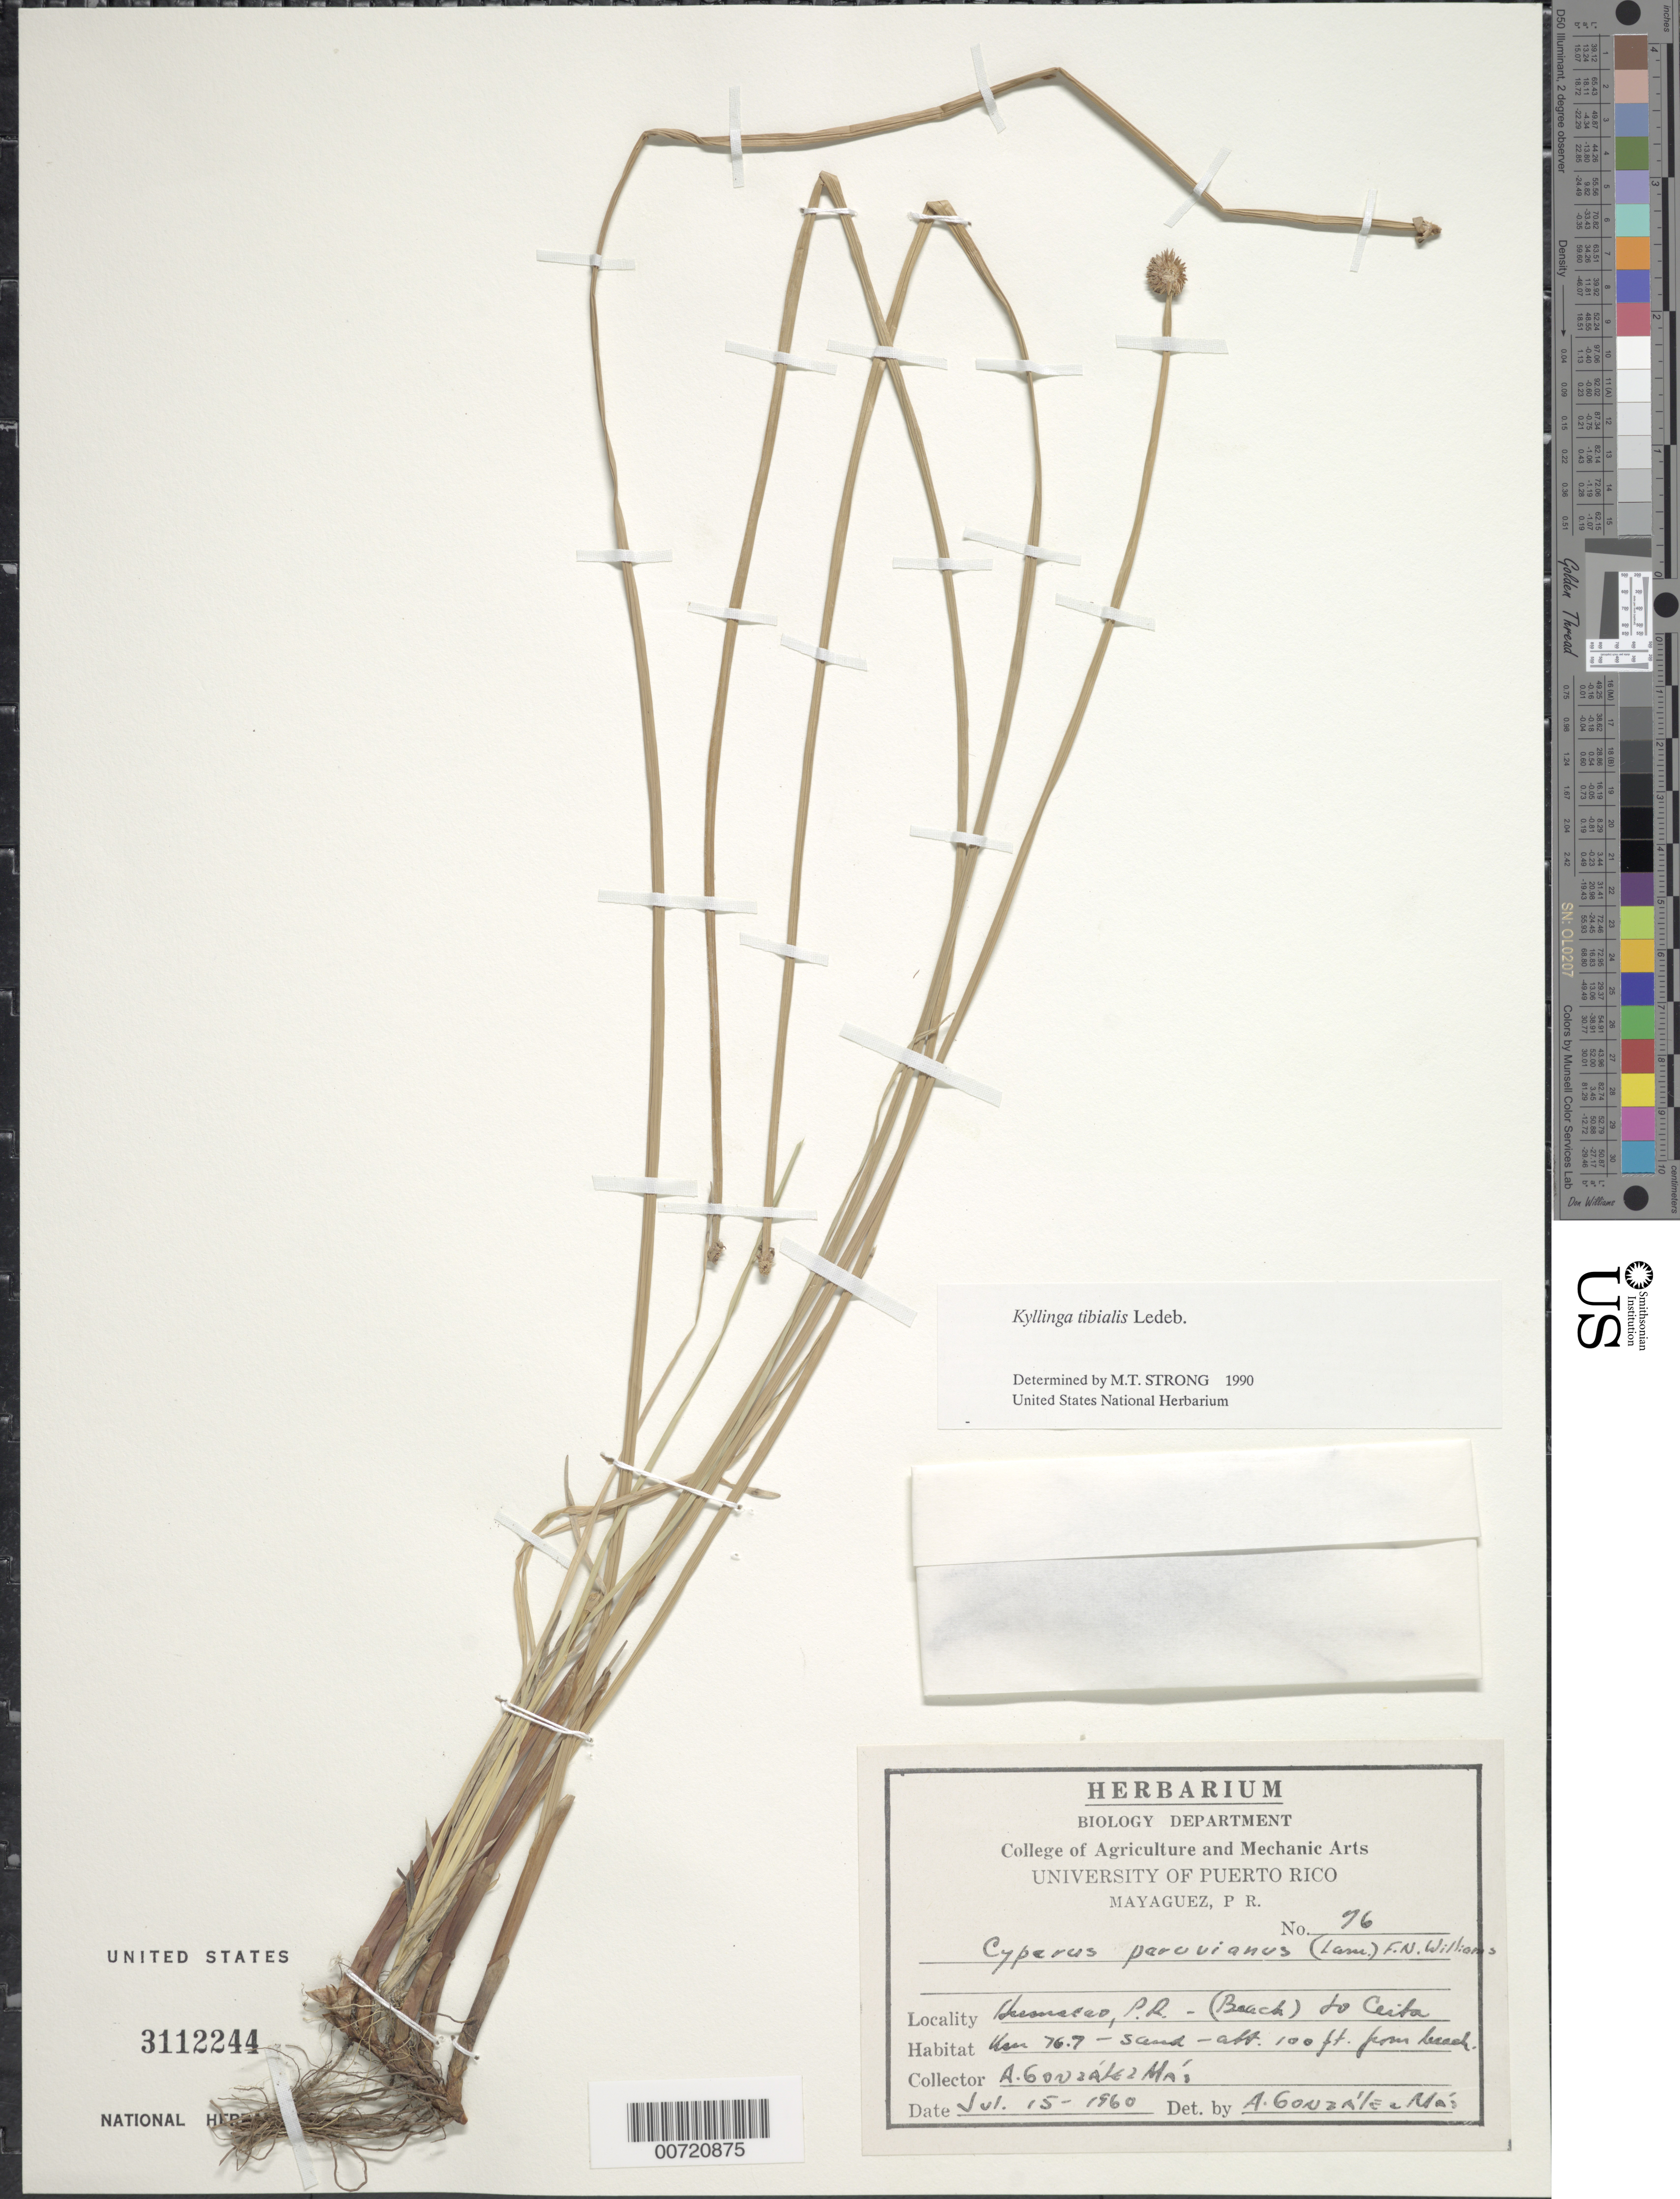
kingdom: Plantae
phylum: Tracheophyta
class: Liliopsida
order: Poales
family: Cyperaceae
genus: Cyperus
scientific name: Cyperus tibialis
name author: (Poit. ex Ledeb.) Govaerts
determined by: Strong, Mark T., (BOT), Smithsonian Institution - National Museum of Natural History (UNITED STATES)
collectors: A. González Más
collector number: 76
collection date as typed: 15 Jul 1960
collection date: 1960-07-15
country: Puerto Rico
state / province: Humacao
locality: Humacao: to Ceiba, km 76.7.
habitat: Sand beach.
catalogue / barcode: US 3112244